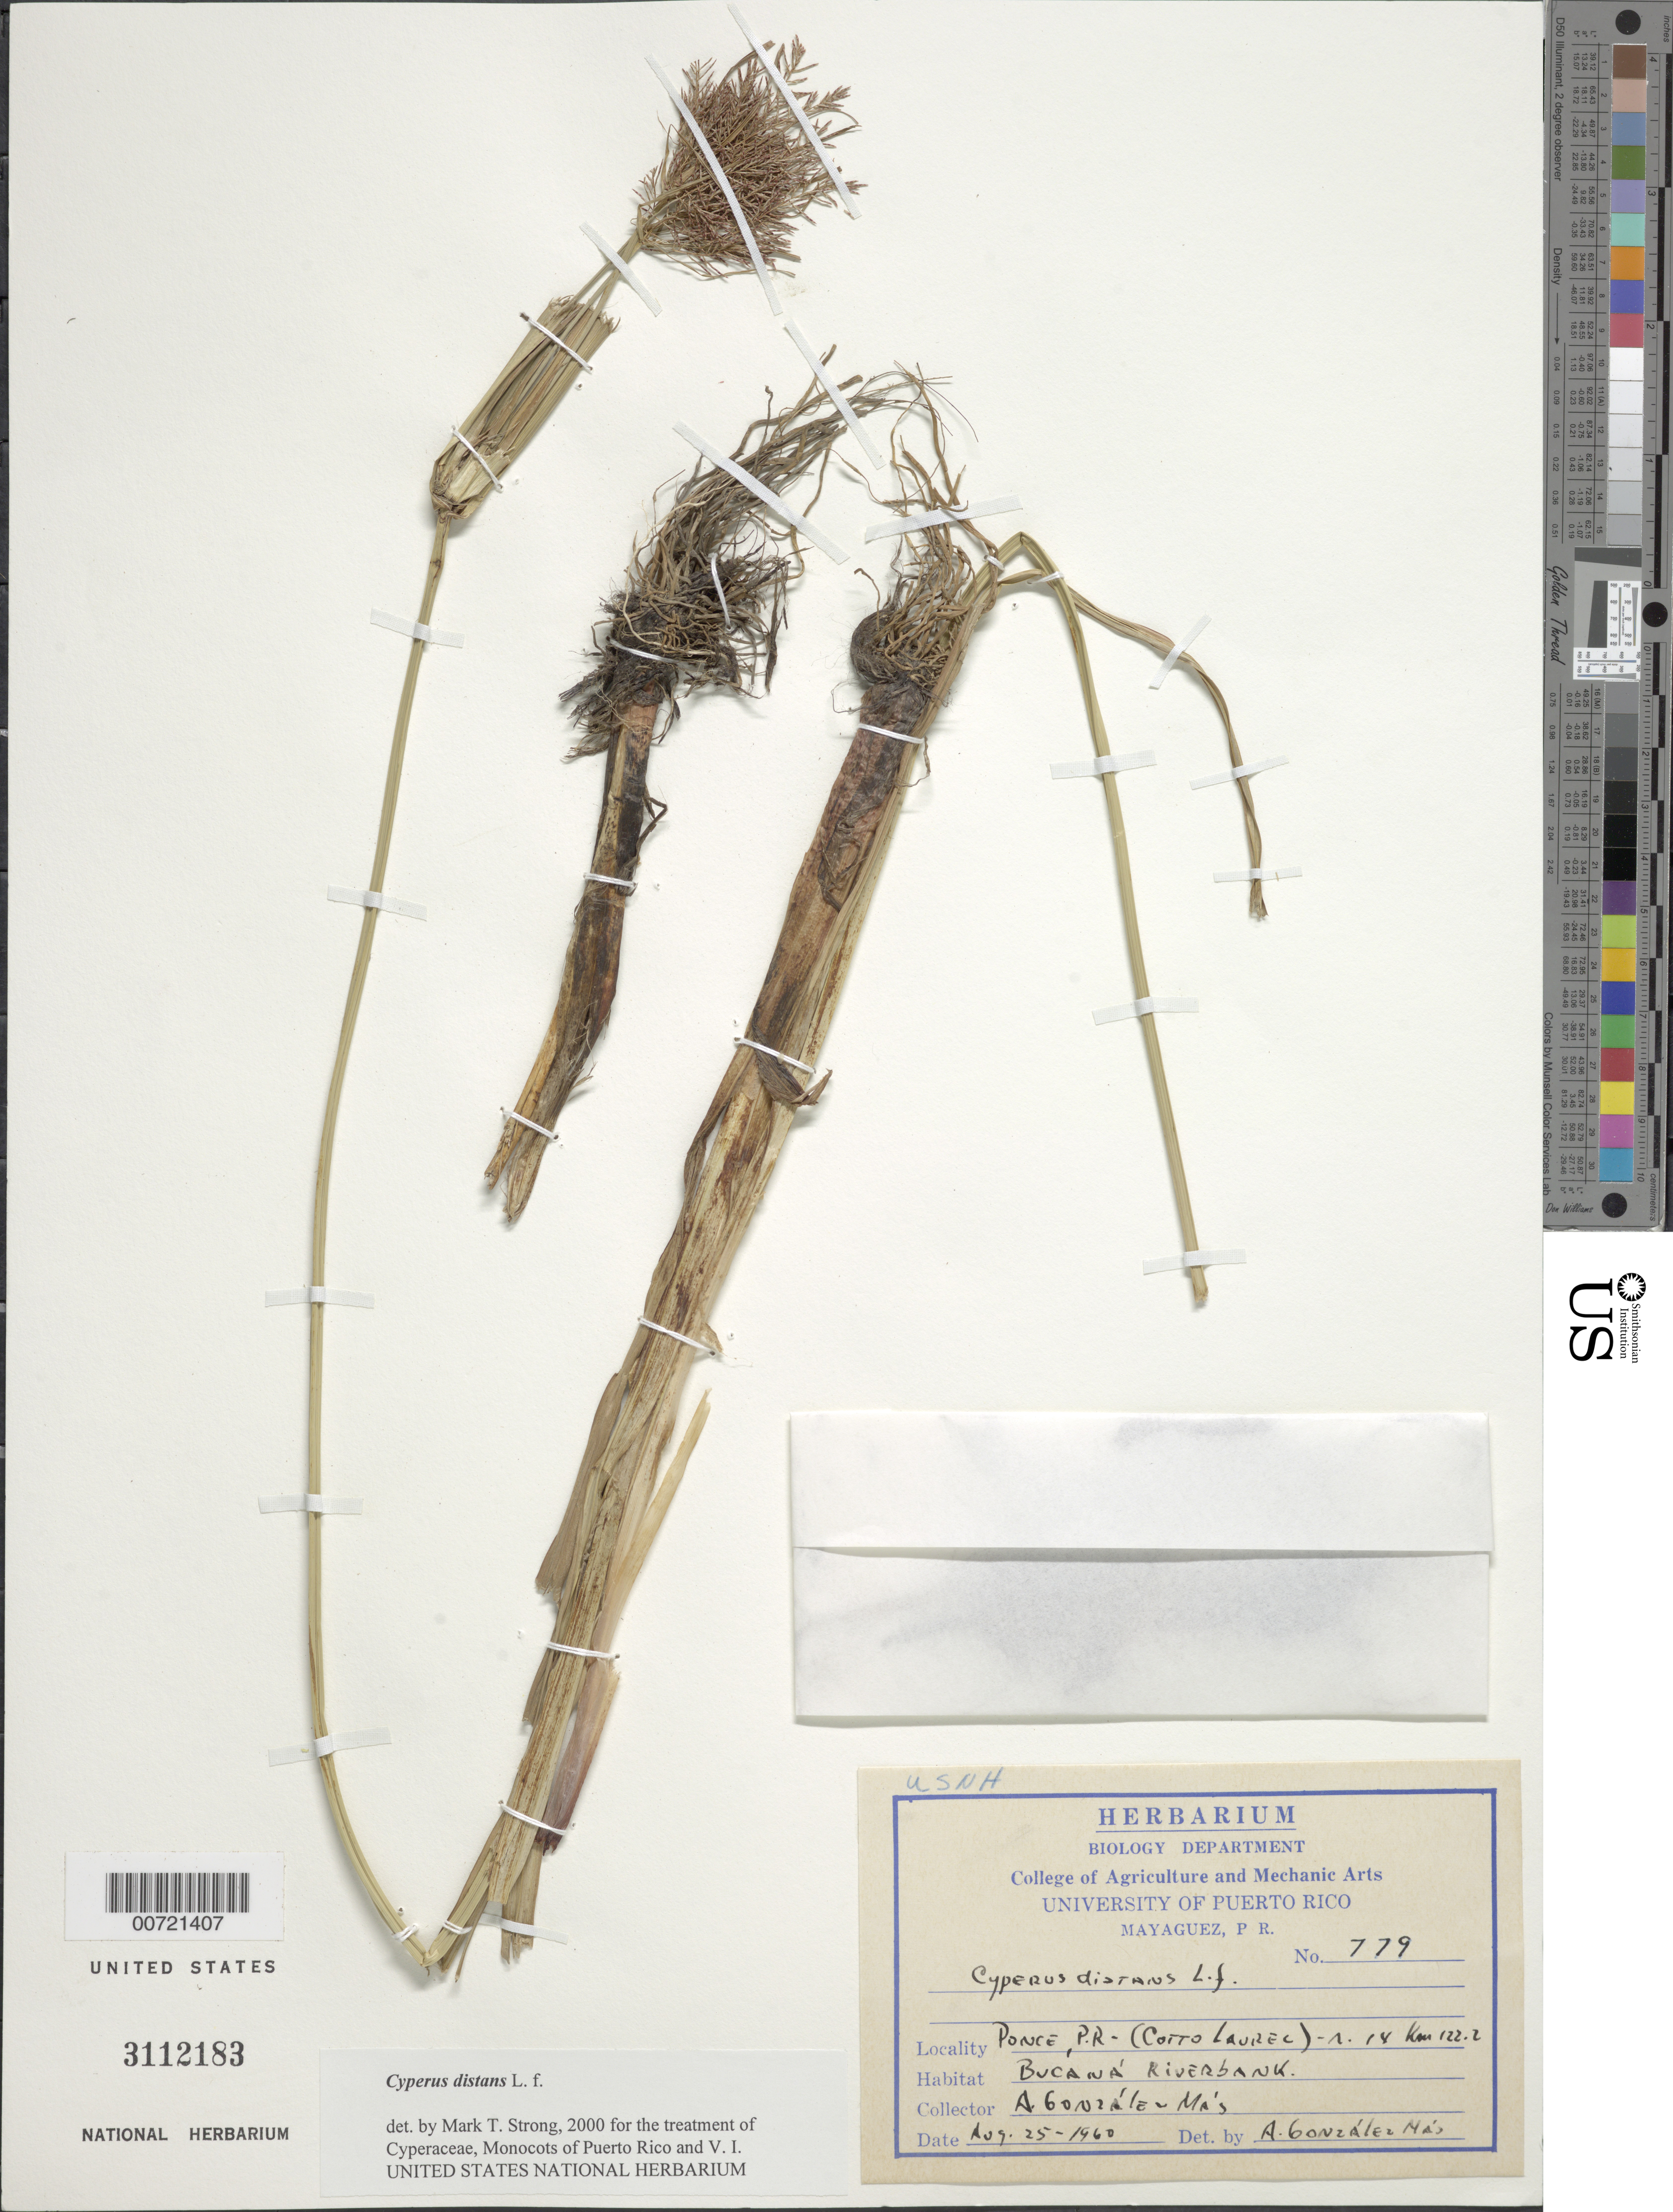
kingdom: Plantae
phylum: Tracheophyta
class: Liliopsida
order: Poales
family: Cyperaceae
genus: Cyperus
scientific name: Cyperus distans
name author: L. f.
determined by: Strong, M. T., (US), Smithsonian Institution - National Museum of Natural History (UNITED STATES)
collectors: A. González Más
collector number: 779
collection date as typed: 25 Aug 1960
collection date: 1960-08-25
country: Puerto Rico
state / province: Ponce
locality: Ponce: Cotto Laurec, Rd. 14, km 122.2, Bucaná.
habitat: Riverbank.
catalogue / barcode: US 3112183